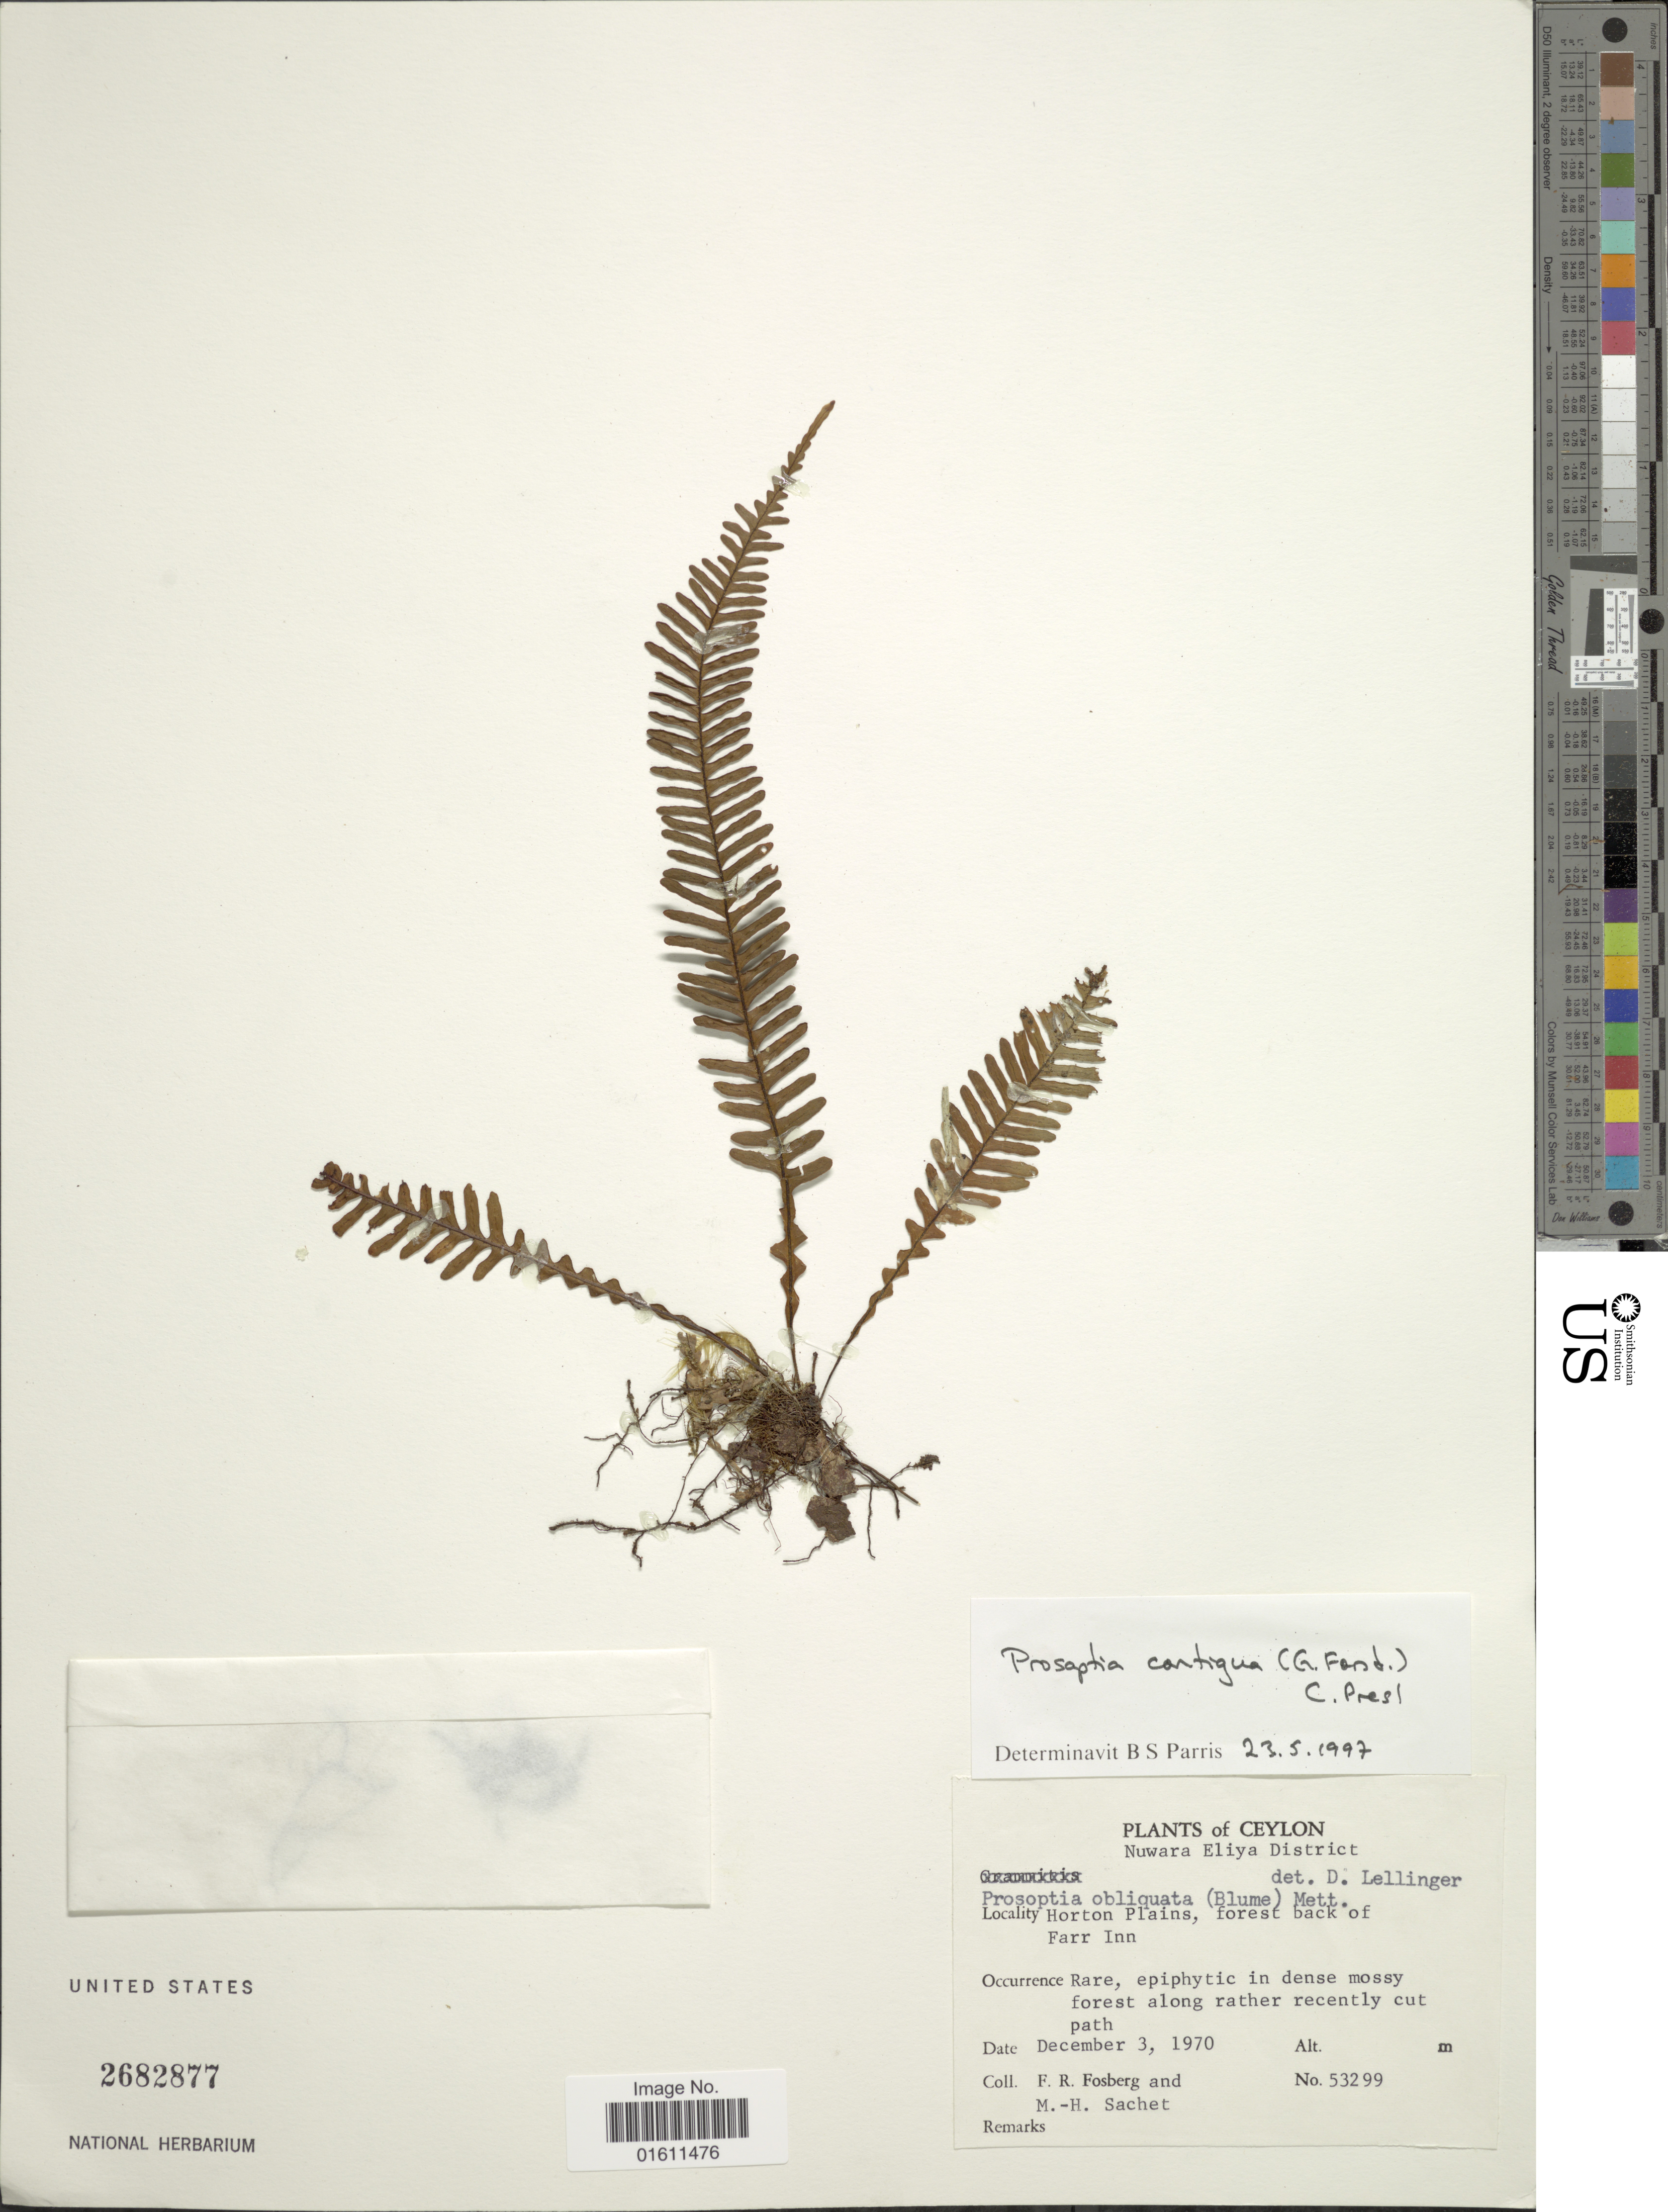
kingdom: Plantae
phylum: Tracheophyta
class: Polypodiopsida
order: Polypodiales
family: Polypodiaceae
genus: Prosaptia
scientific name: Prosaptia contigua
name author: (G. Forst.) Presl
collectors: F. R. Fosberg & M.-H. Sachet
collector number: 53299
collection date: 1970-12-03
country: Sri Lanka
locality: Ceylon, Nuwara Eliya District, Horton Plains, forest back of Farr Inn.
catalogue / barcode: US 2682877